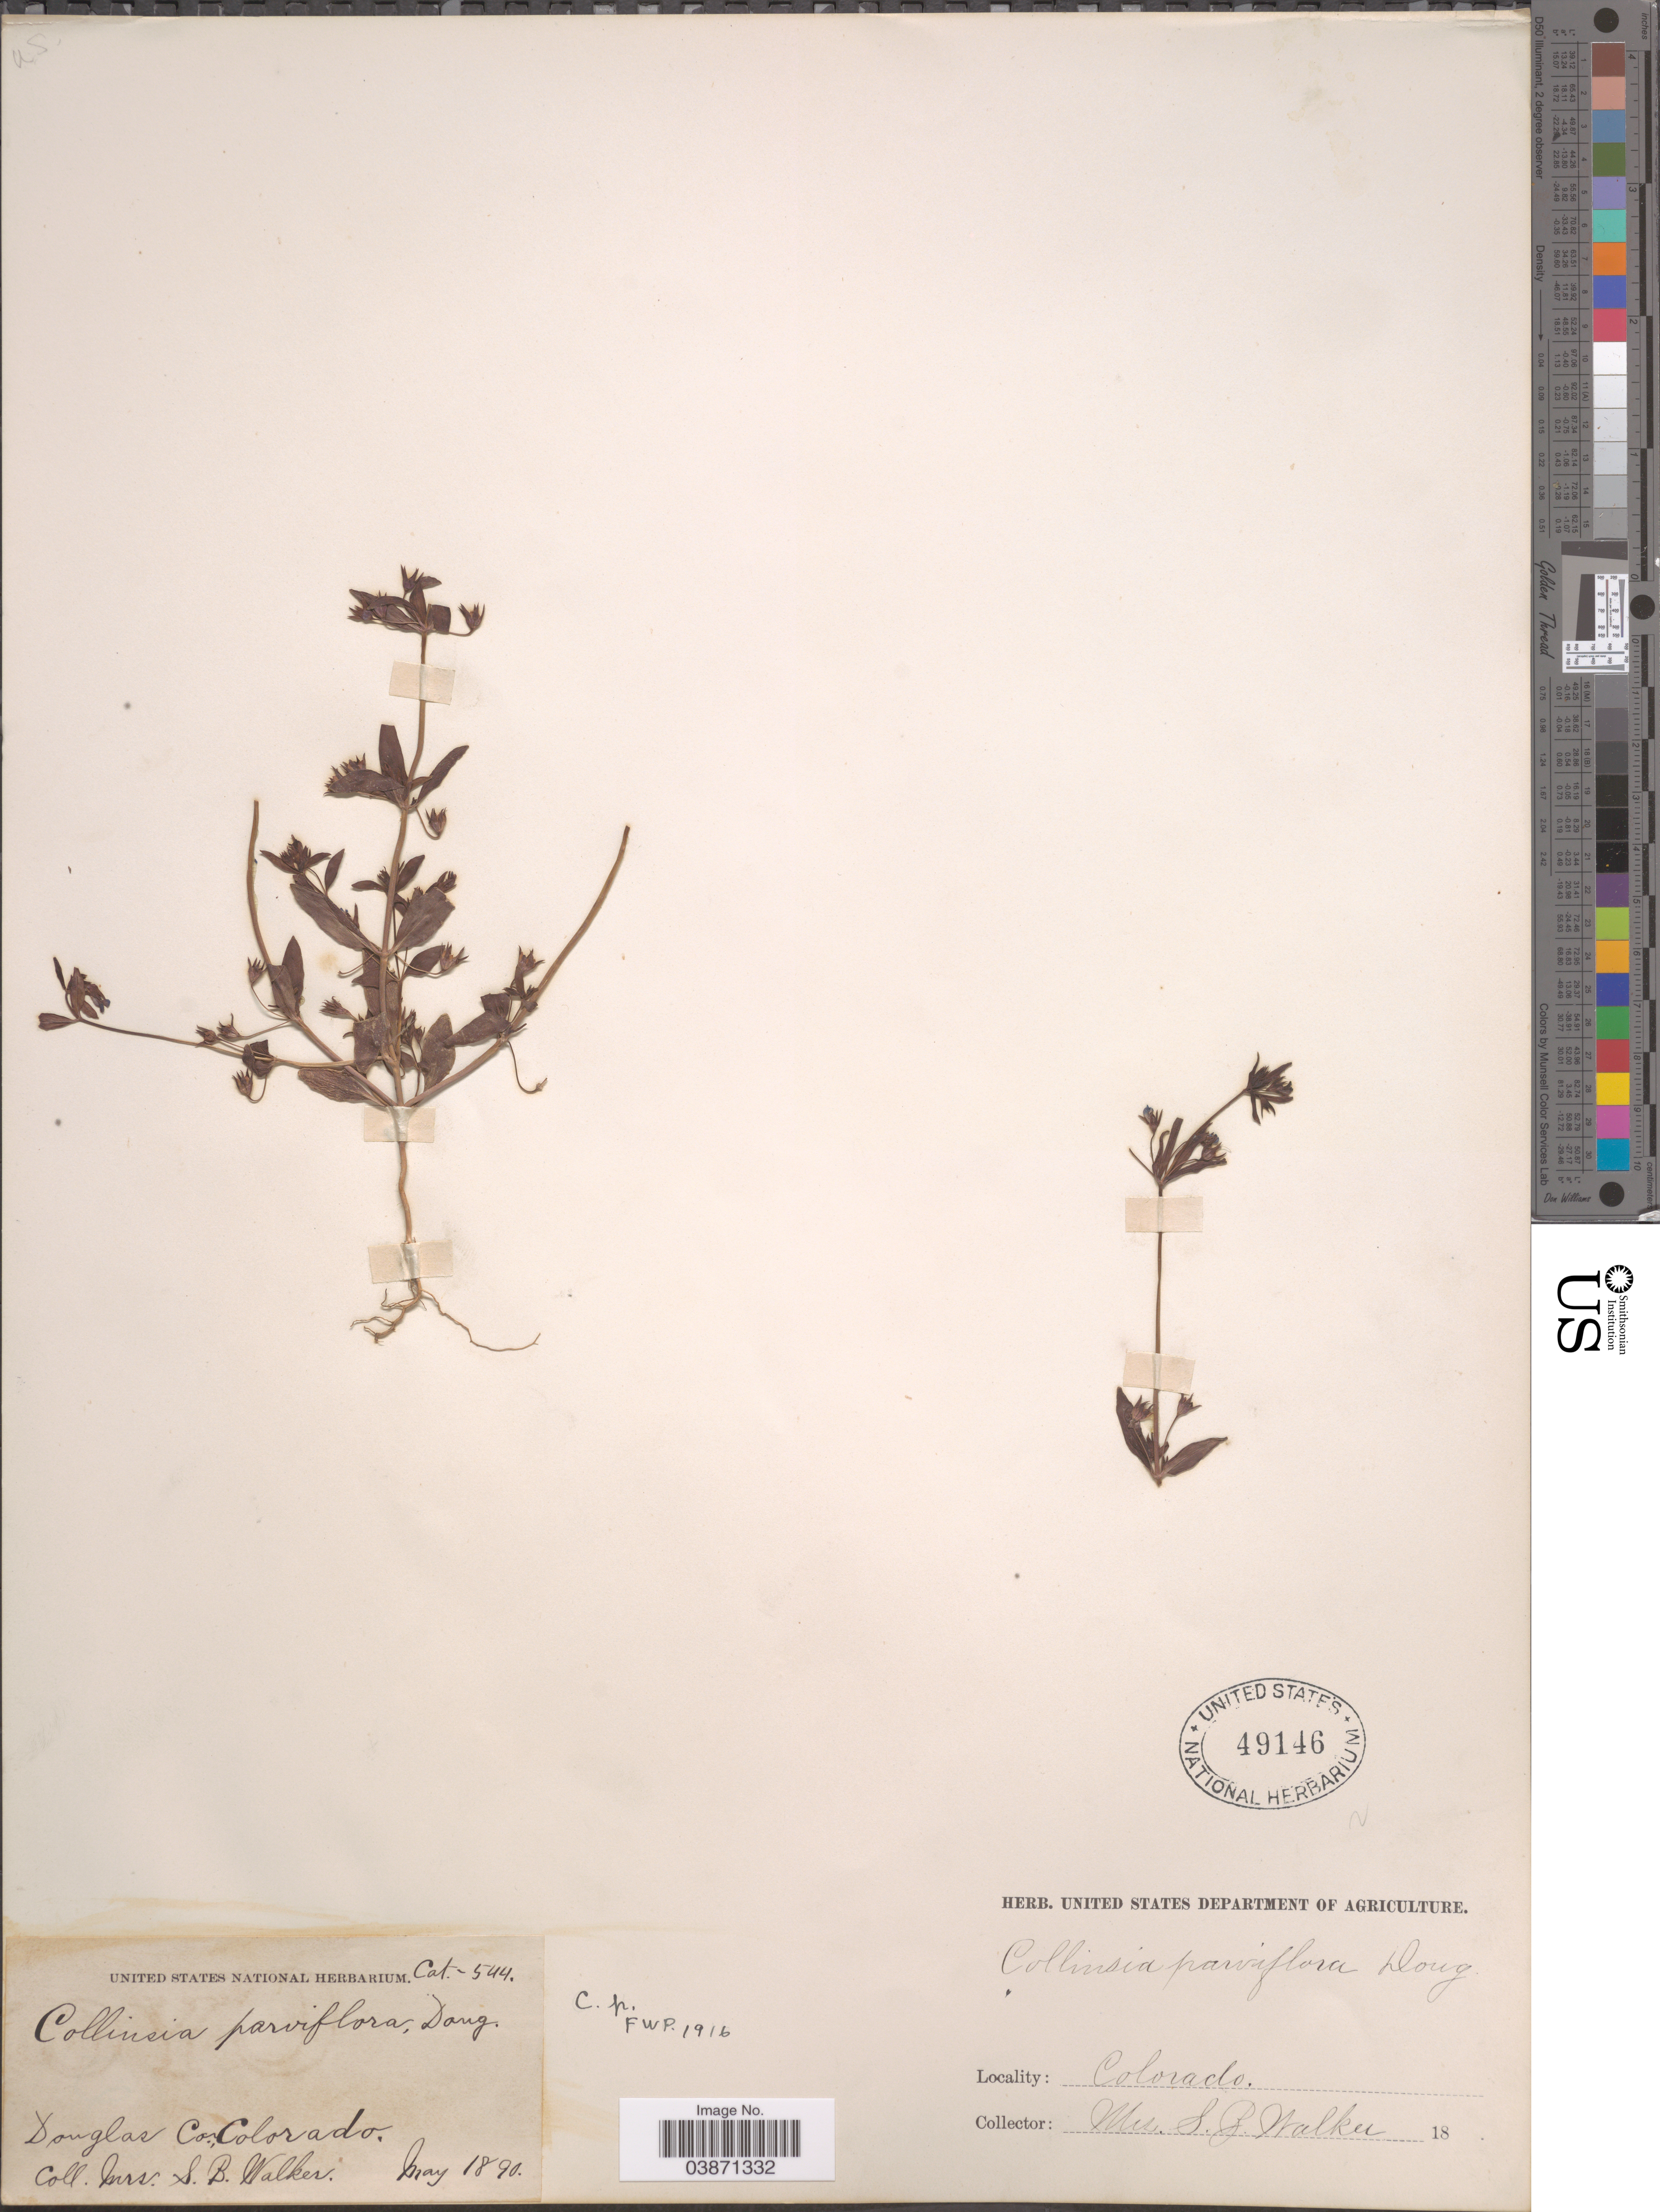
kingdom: Plantae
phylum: Tracheophyta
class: Magnoliopsida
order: Lamiales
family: Plantaginaceae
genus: Collinsia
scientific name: Collinsia parviflora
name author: Douglas ex Lindl.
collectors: S. Walker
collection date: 1890-05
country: United States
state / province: Colorado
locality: Douglas Co.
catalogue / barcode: US 49146